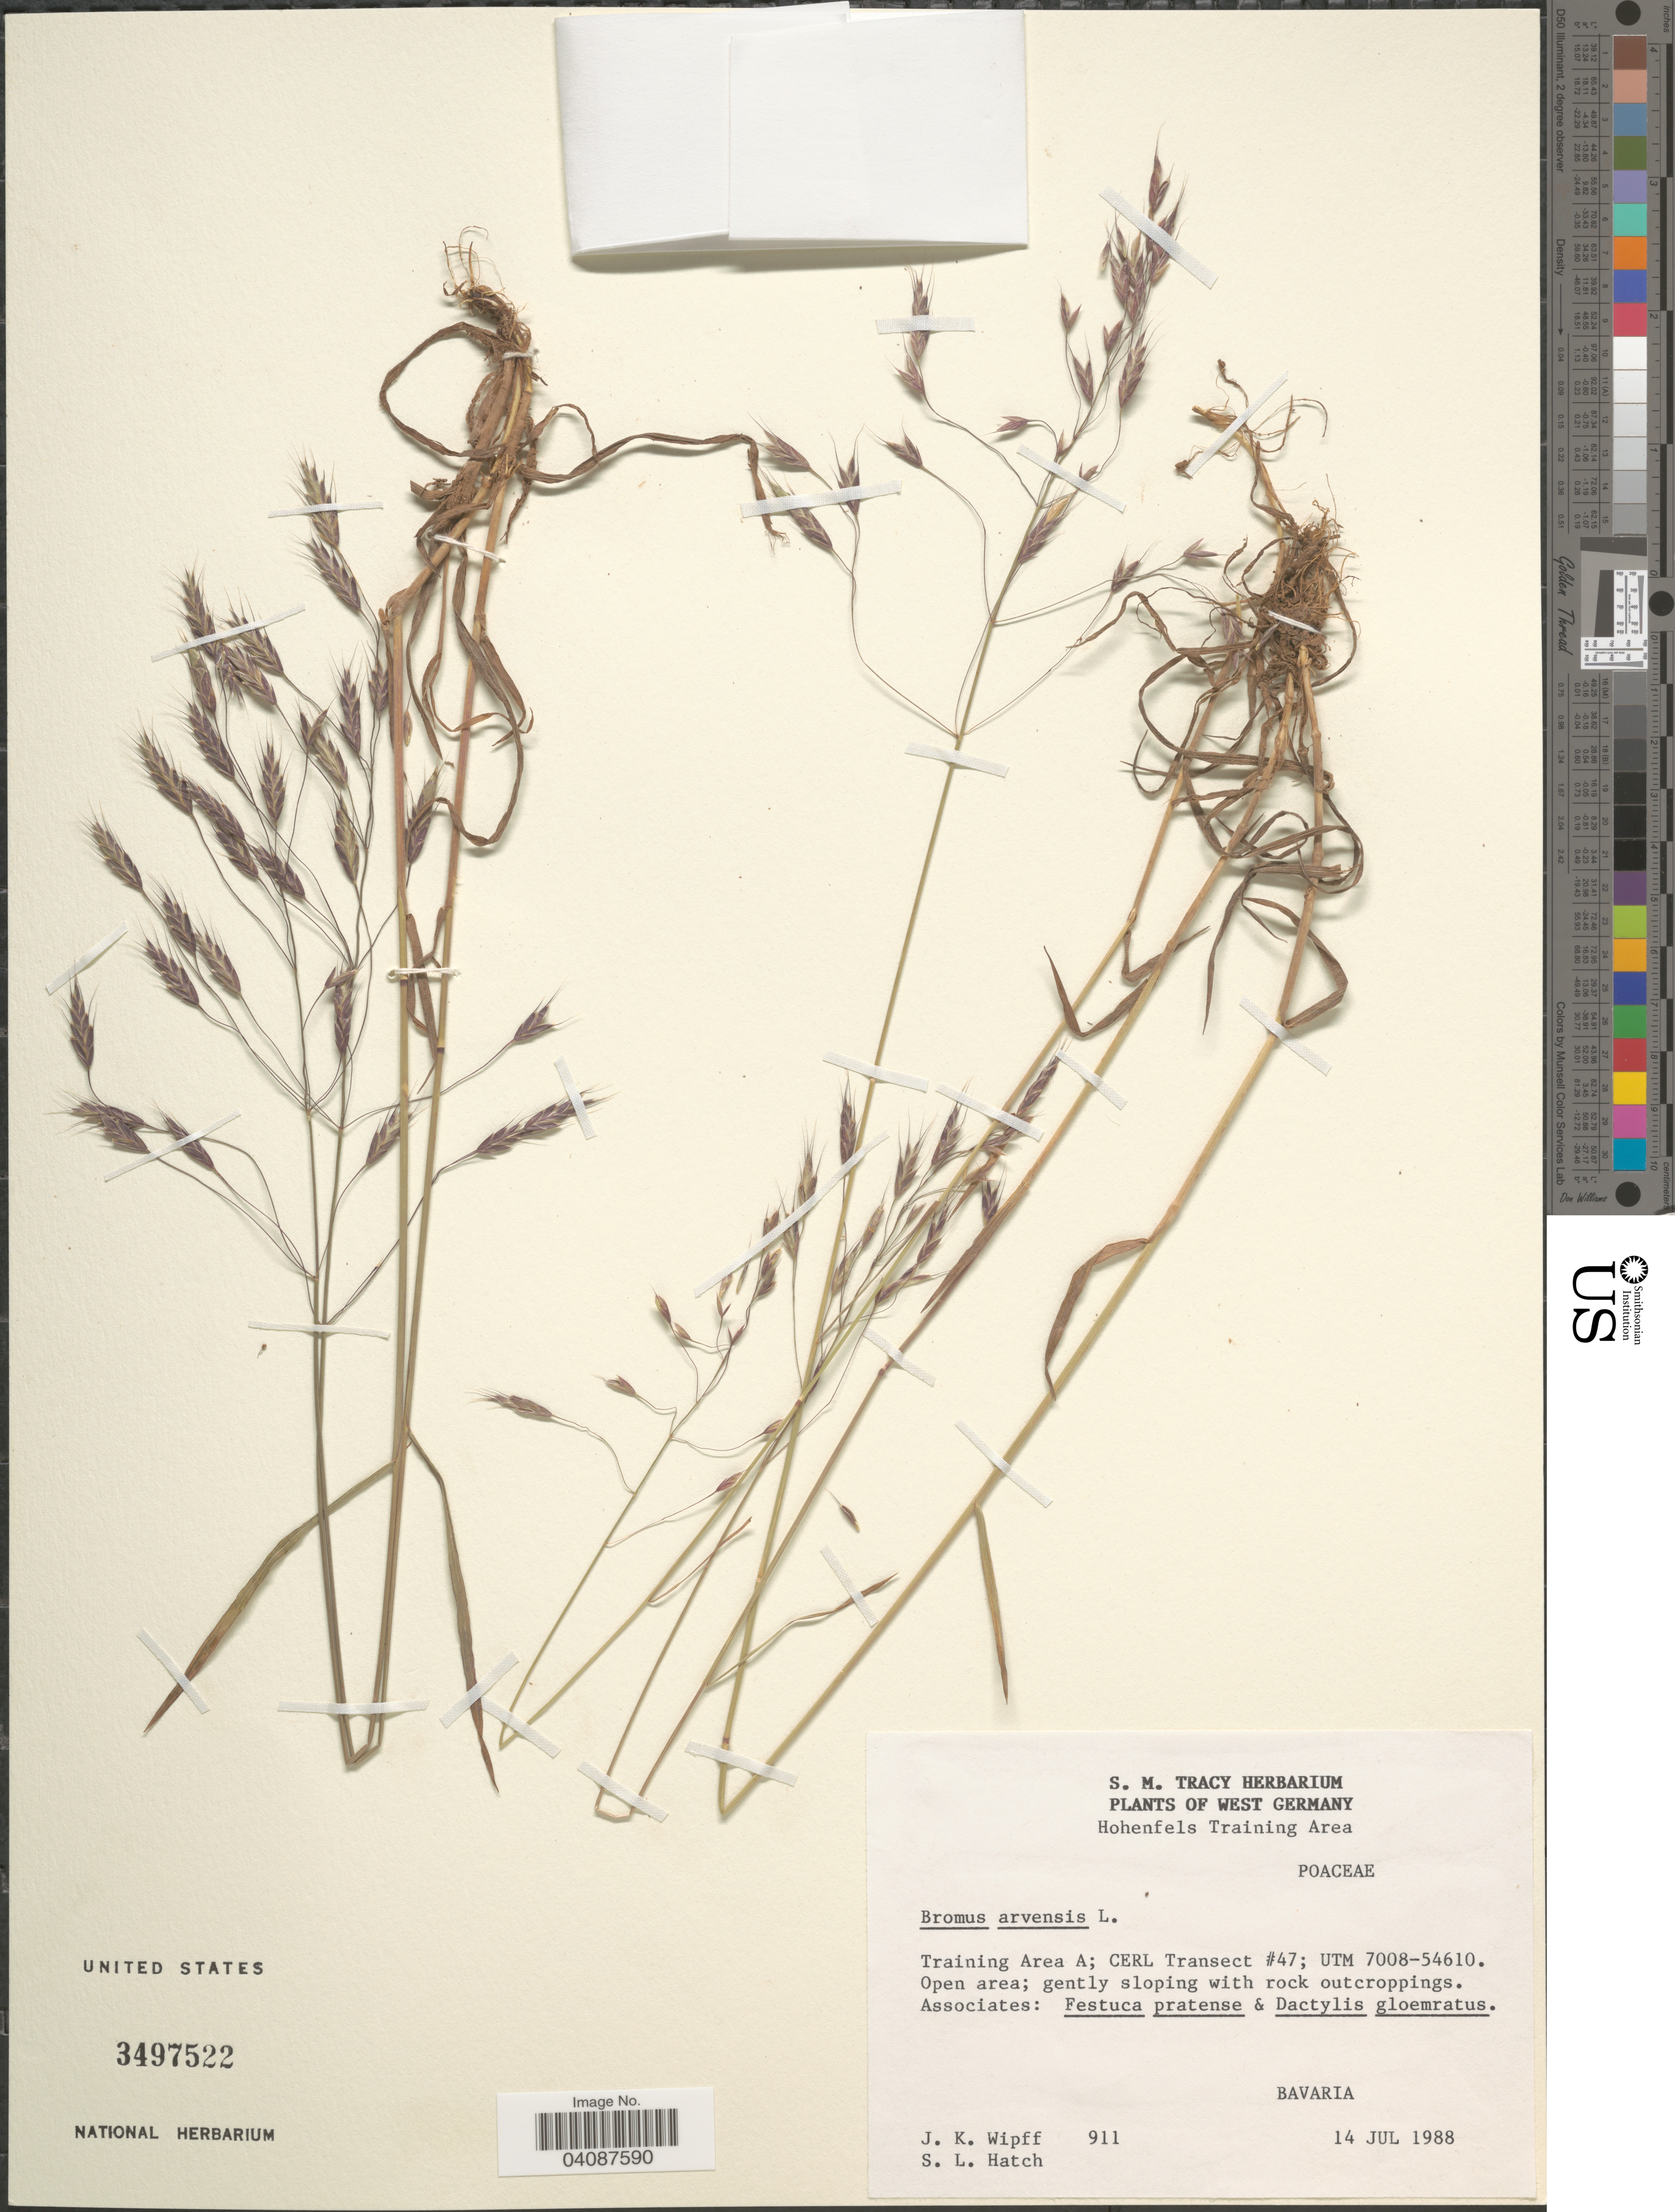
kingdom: Plantae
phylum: Tracheophyta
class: Liliopsida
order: Poales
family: Poaceae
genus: Bromus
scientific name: Bromus arvensis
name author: L.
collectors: J. K. Wipff & S. Hatch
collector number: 911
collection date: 1988-07-14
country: Germany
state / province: Bayern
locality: West Germany. Hohenfels Training Area. Training Area A; CERL Transect #47; UTM 7008-54610. Bavaria.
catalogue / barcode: US 3497522